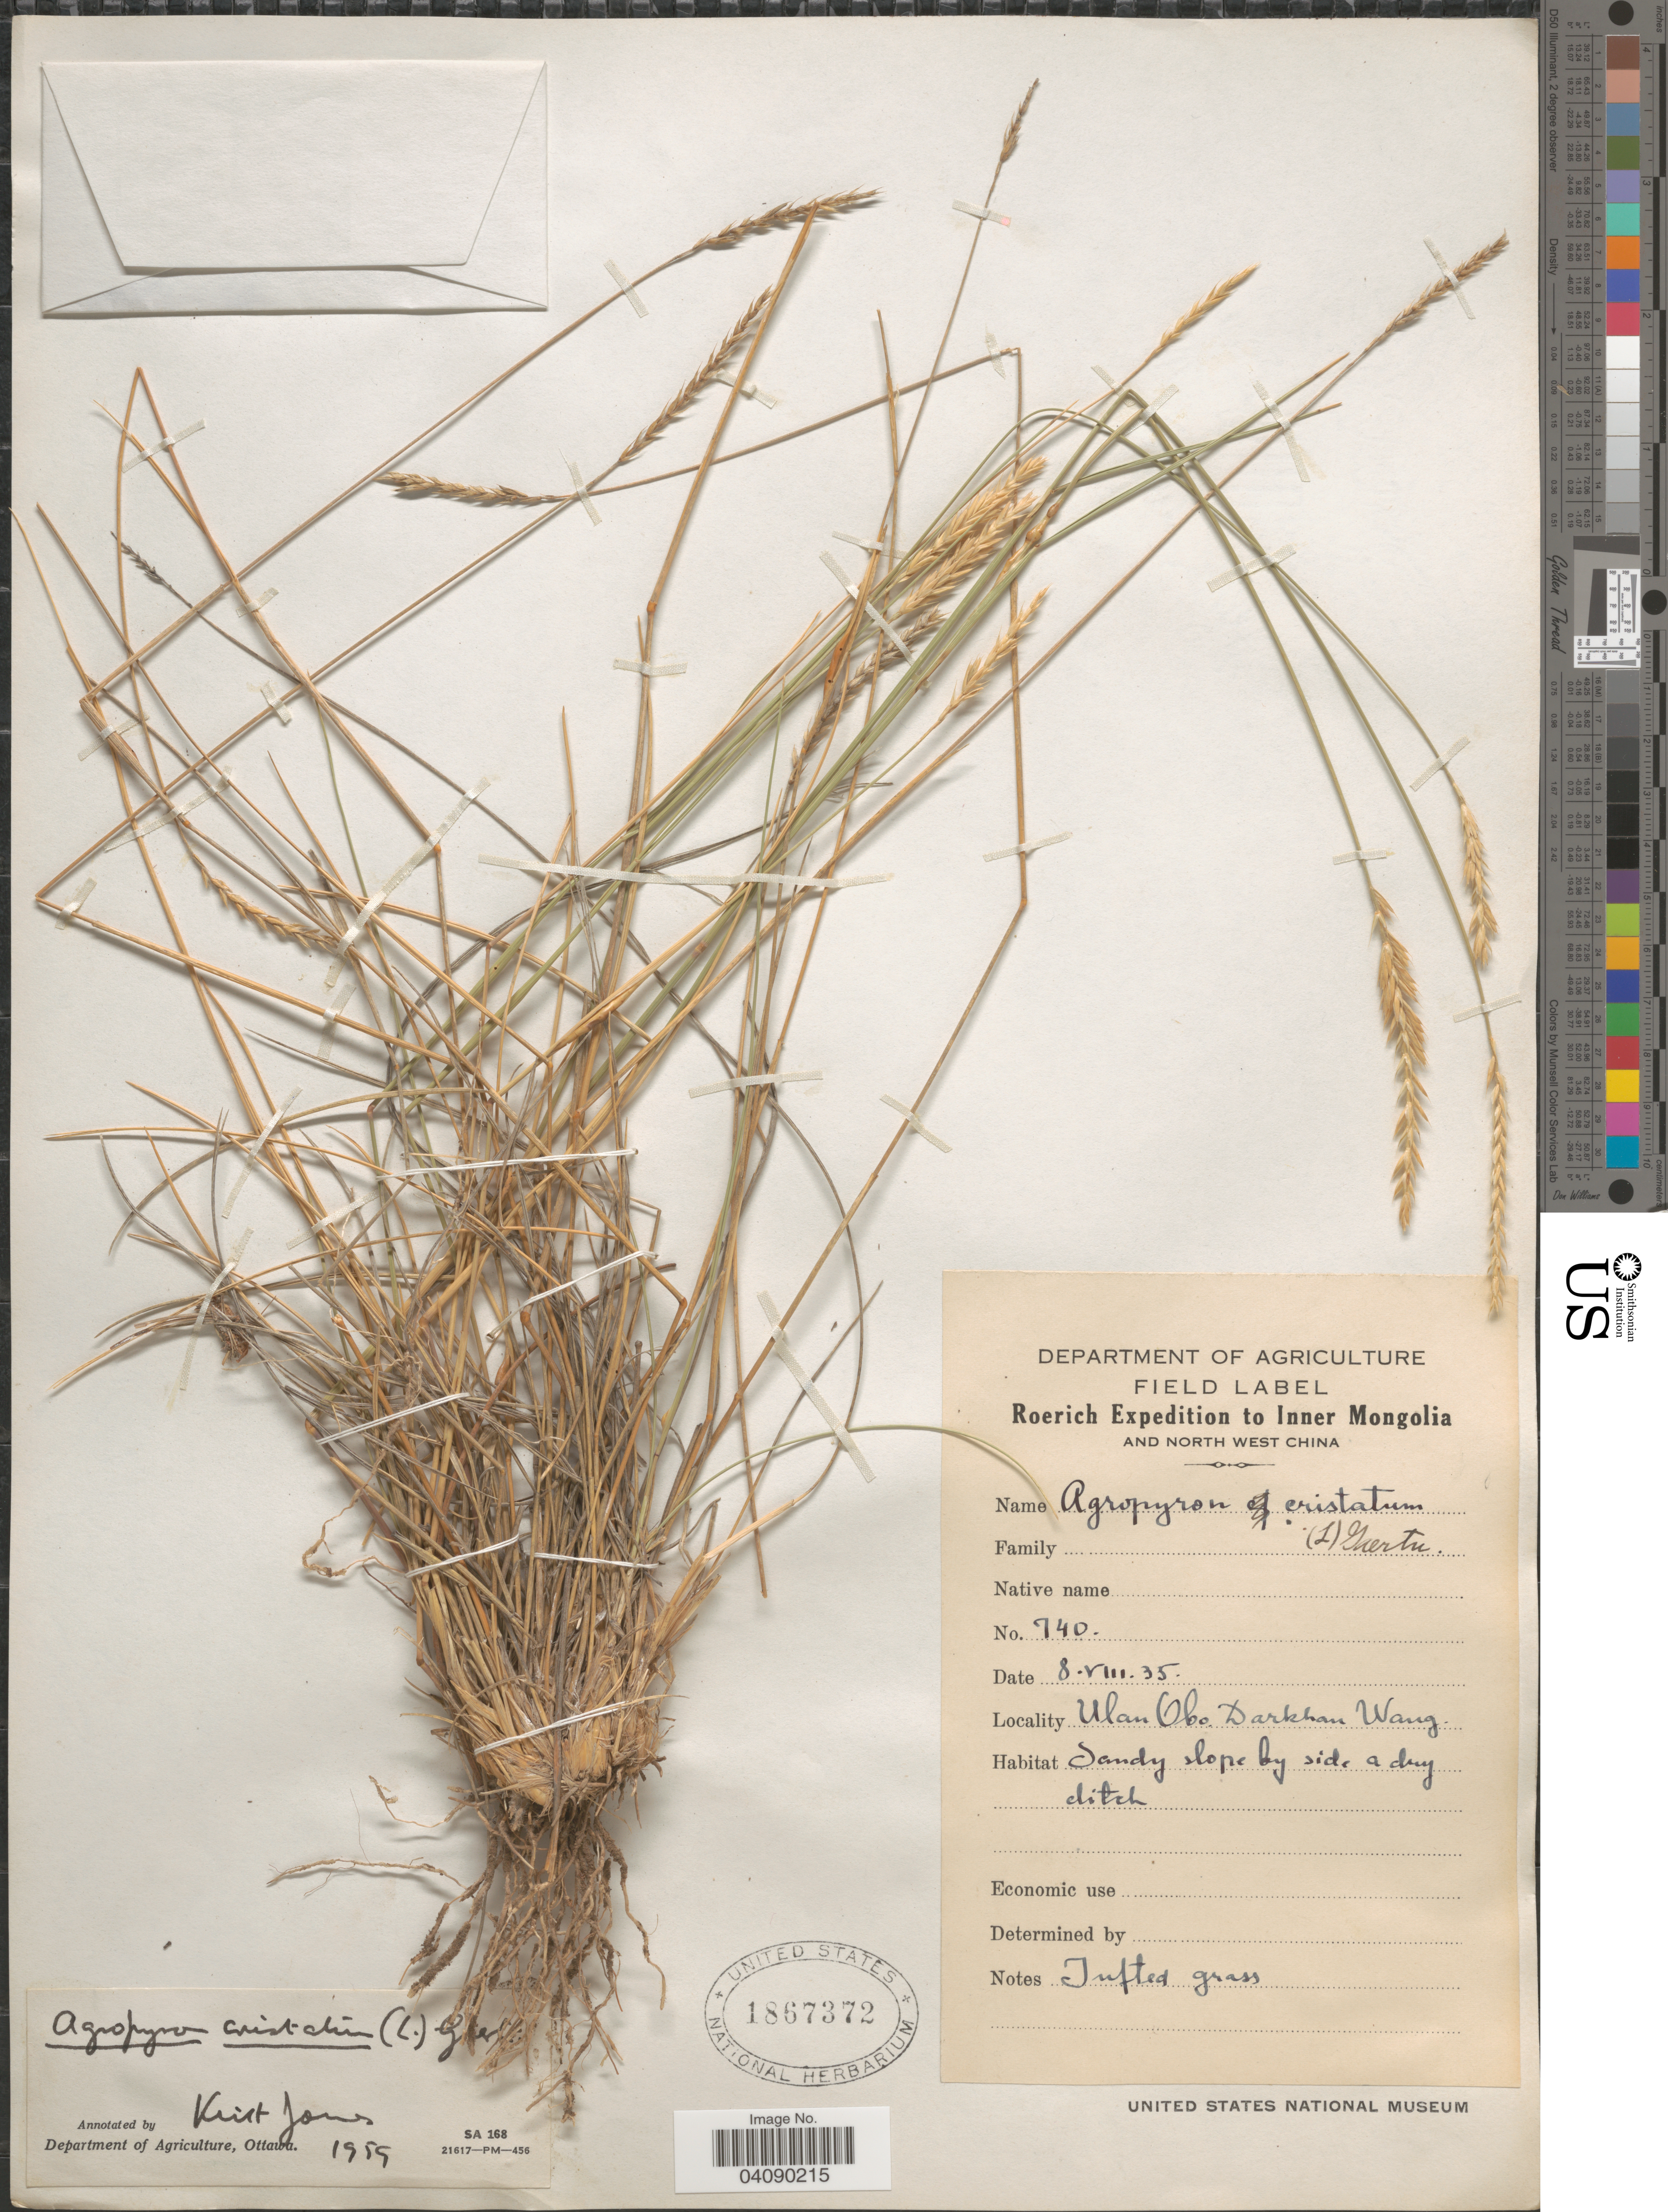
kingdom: Plantae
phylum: Tracheophyta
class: Liliopsida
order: Poales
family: Poaceae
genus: Agropyron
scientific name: Agropyron cristatum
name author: (L.) Gaertn.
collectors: Roerich Expedition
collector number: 740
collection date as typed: Transcribed d/m/y: 8/8/35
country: China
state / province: Nei Monggol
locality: To Inner Mongolia and North West China. Ulan Obo. Darkham Wang. Sandy slope by side a dry ditch.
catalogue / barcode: US 1867372